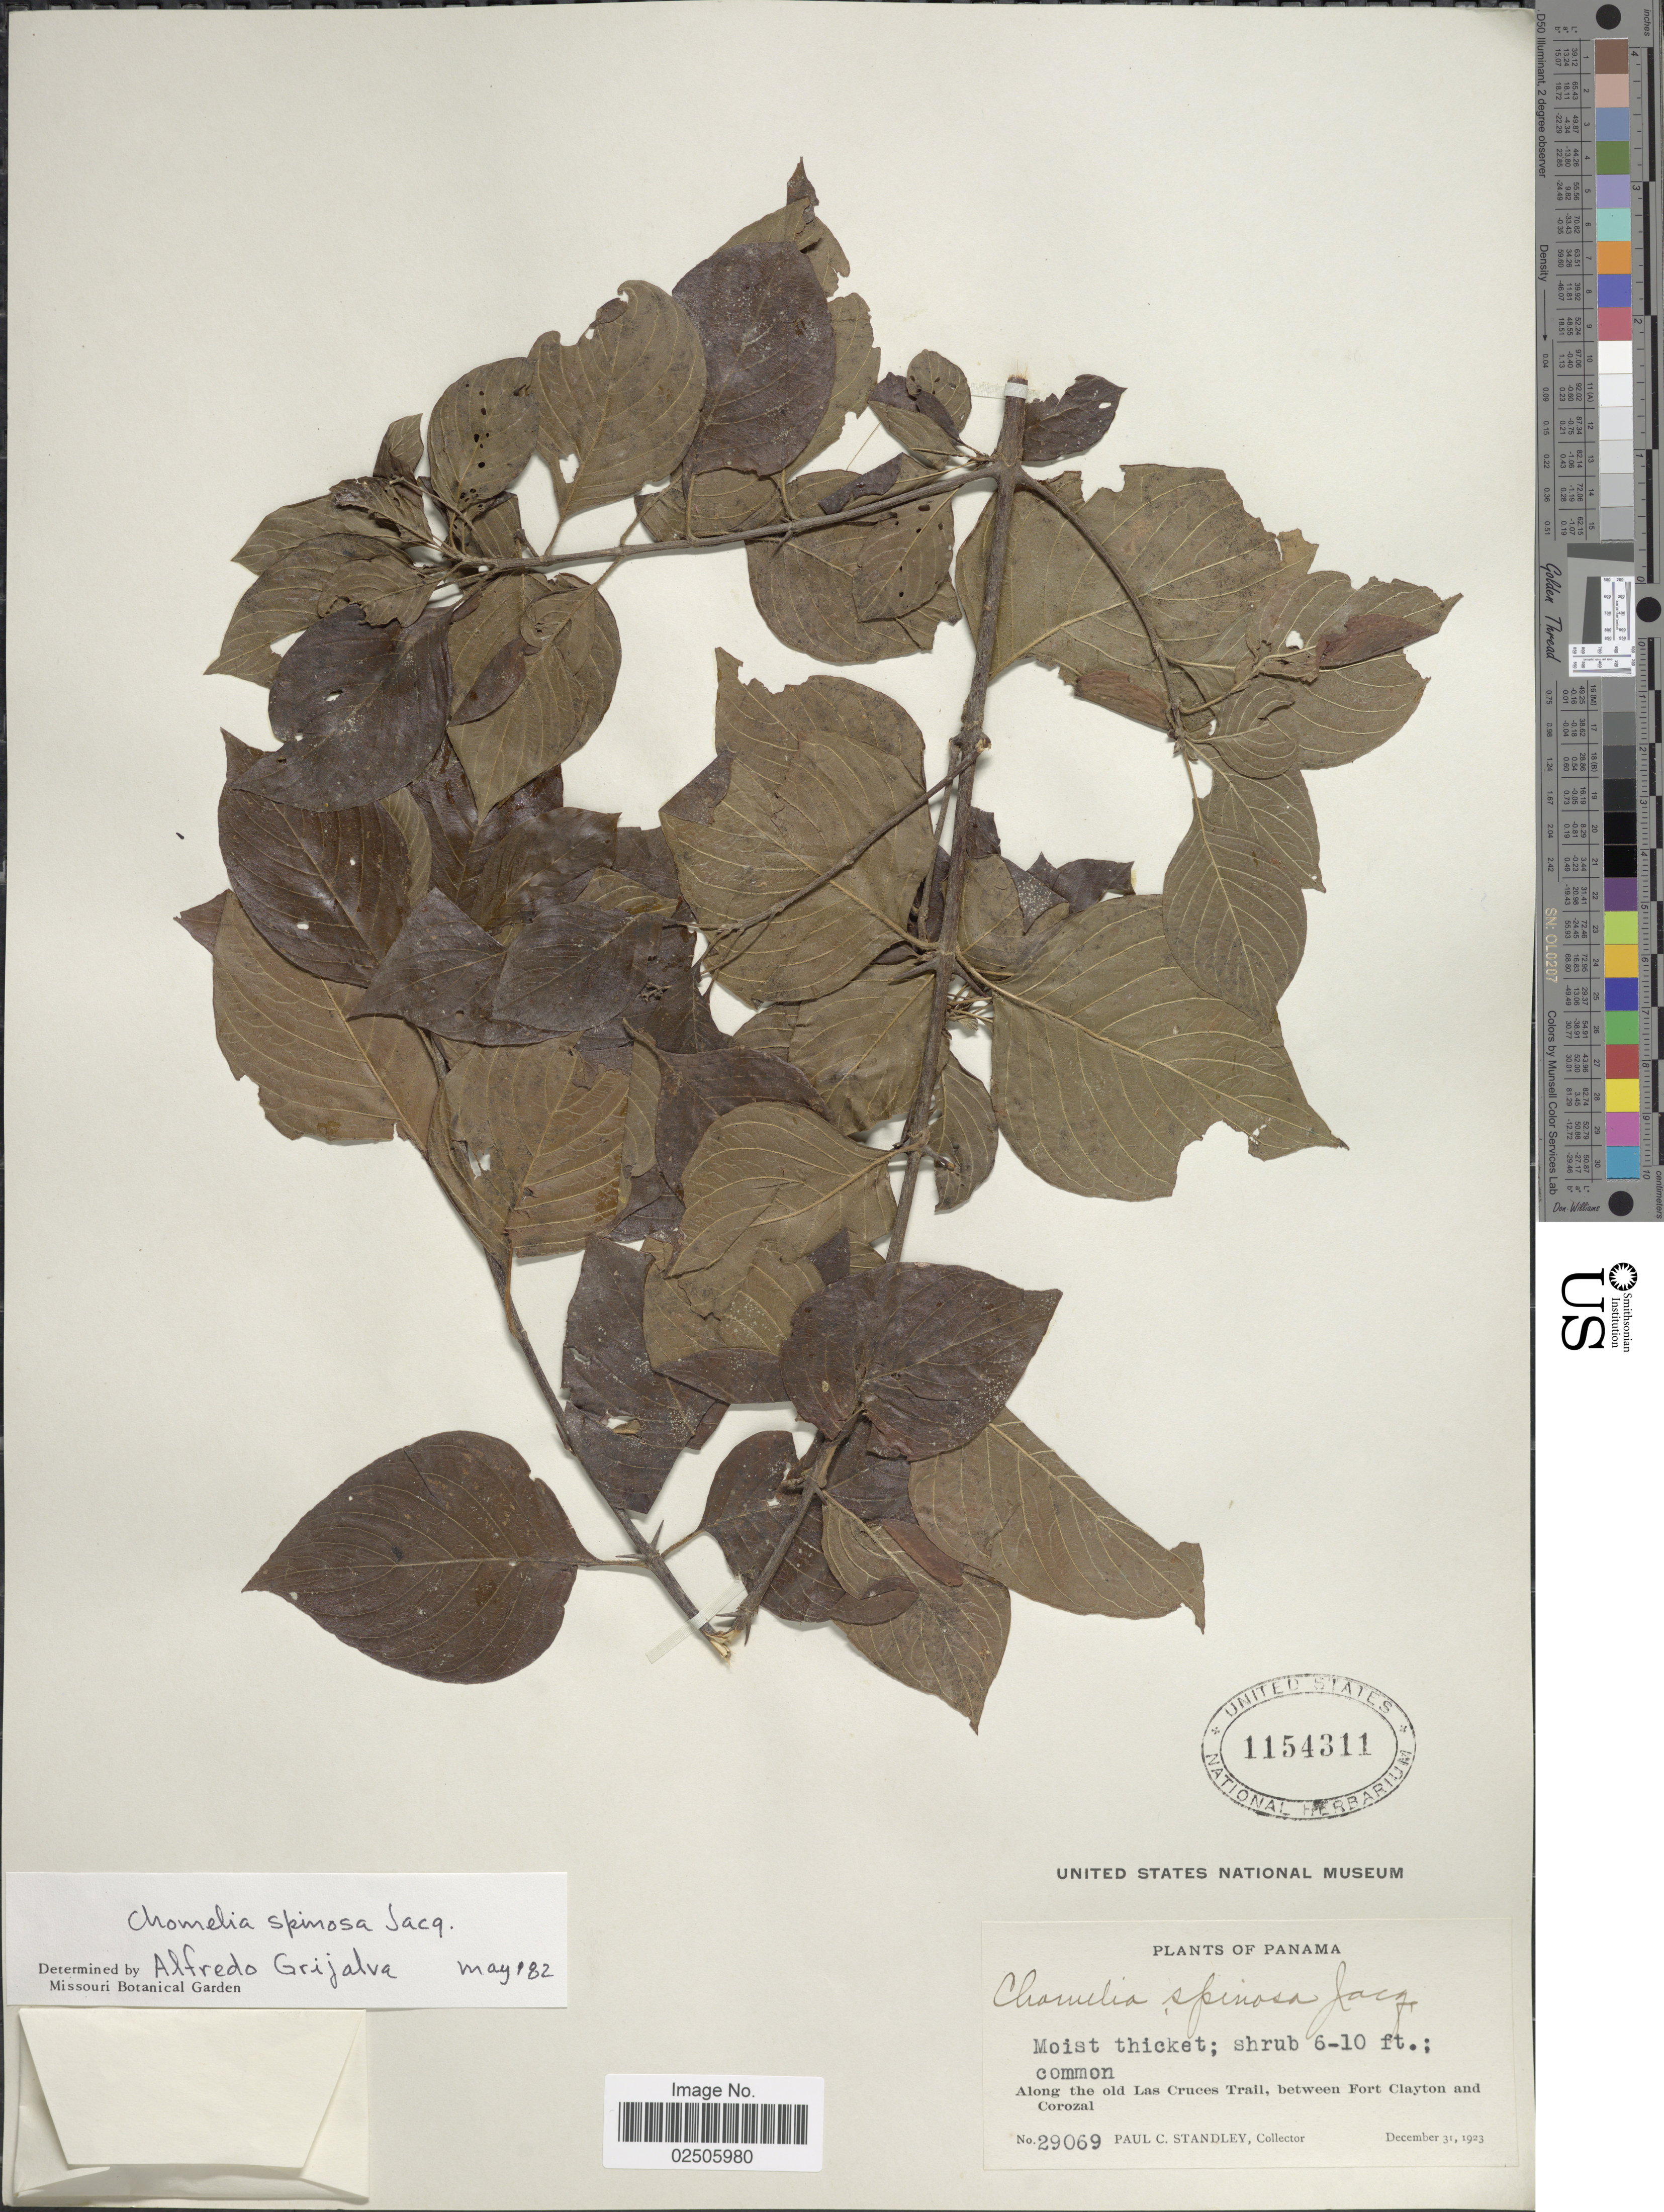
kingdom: Plantae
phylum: Tracheophyta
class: Magnoliopsida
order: Gentianales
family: Rubiaceae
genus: Chomelia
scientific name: Chomelia spinosa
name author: Jacq.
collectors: P. C. Standley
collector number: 29069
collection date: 1923-12-31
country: Panama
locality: Along the old Las Cruces Trail, between Fort Clayton and Corozal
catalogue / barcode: US 1154311